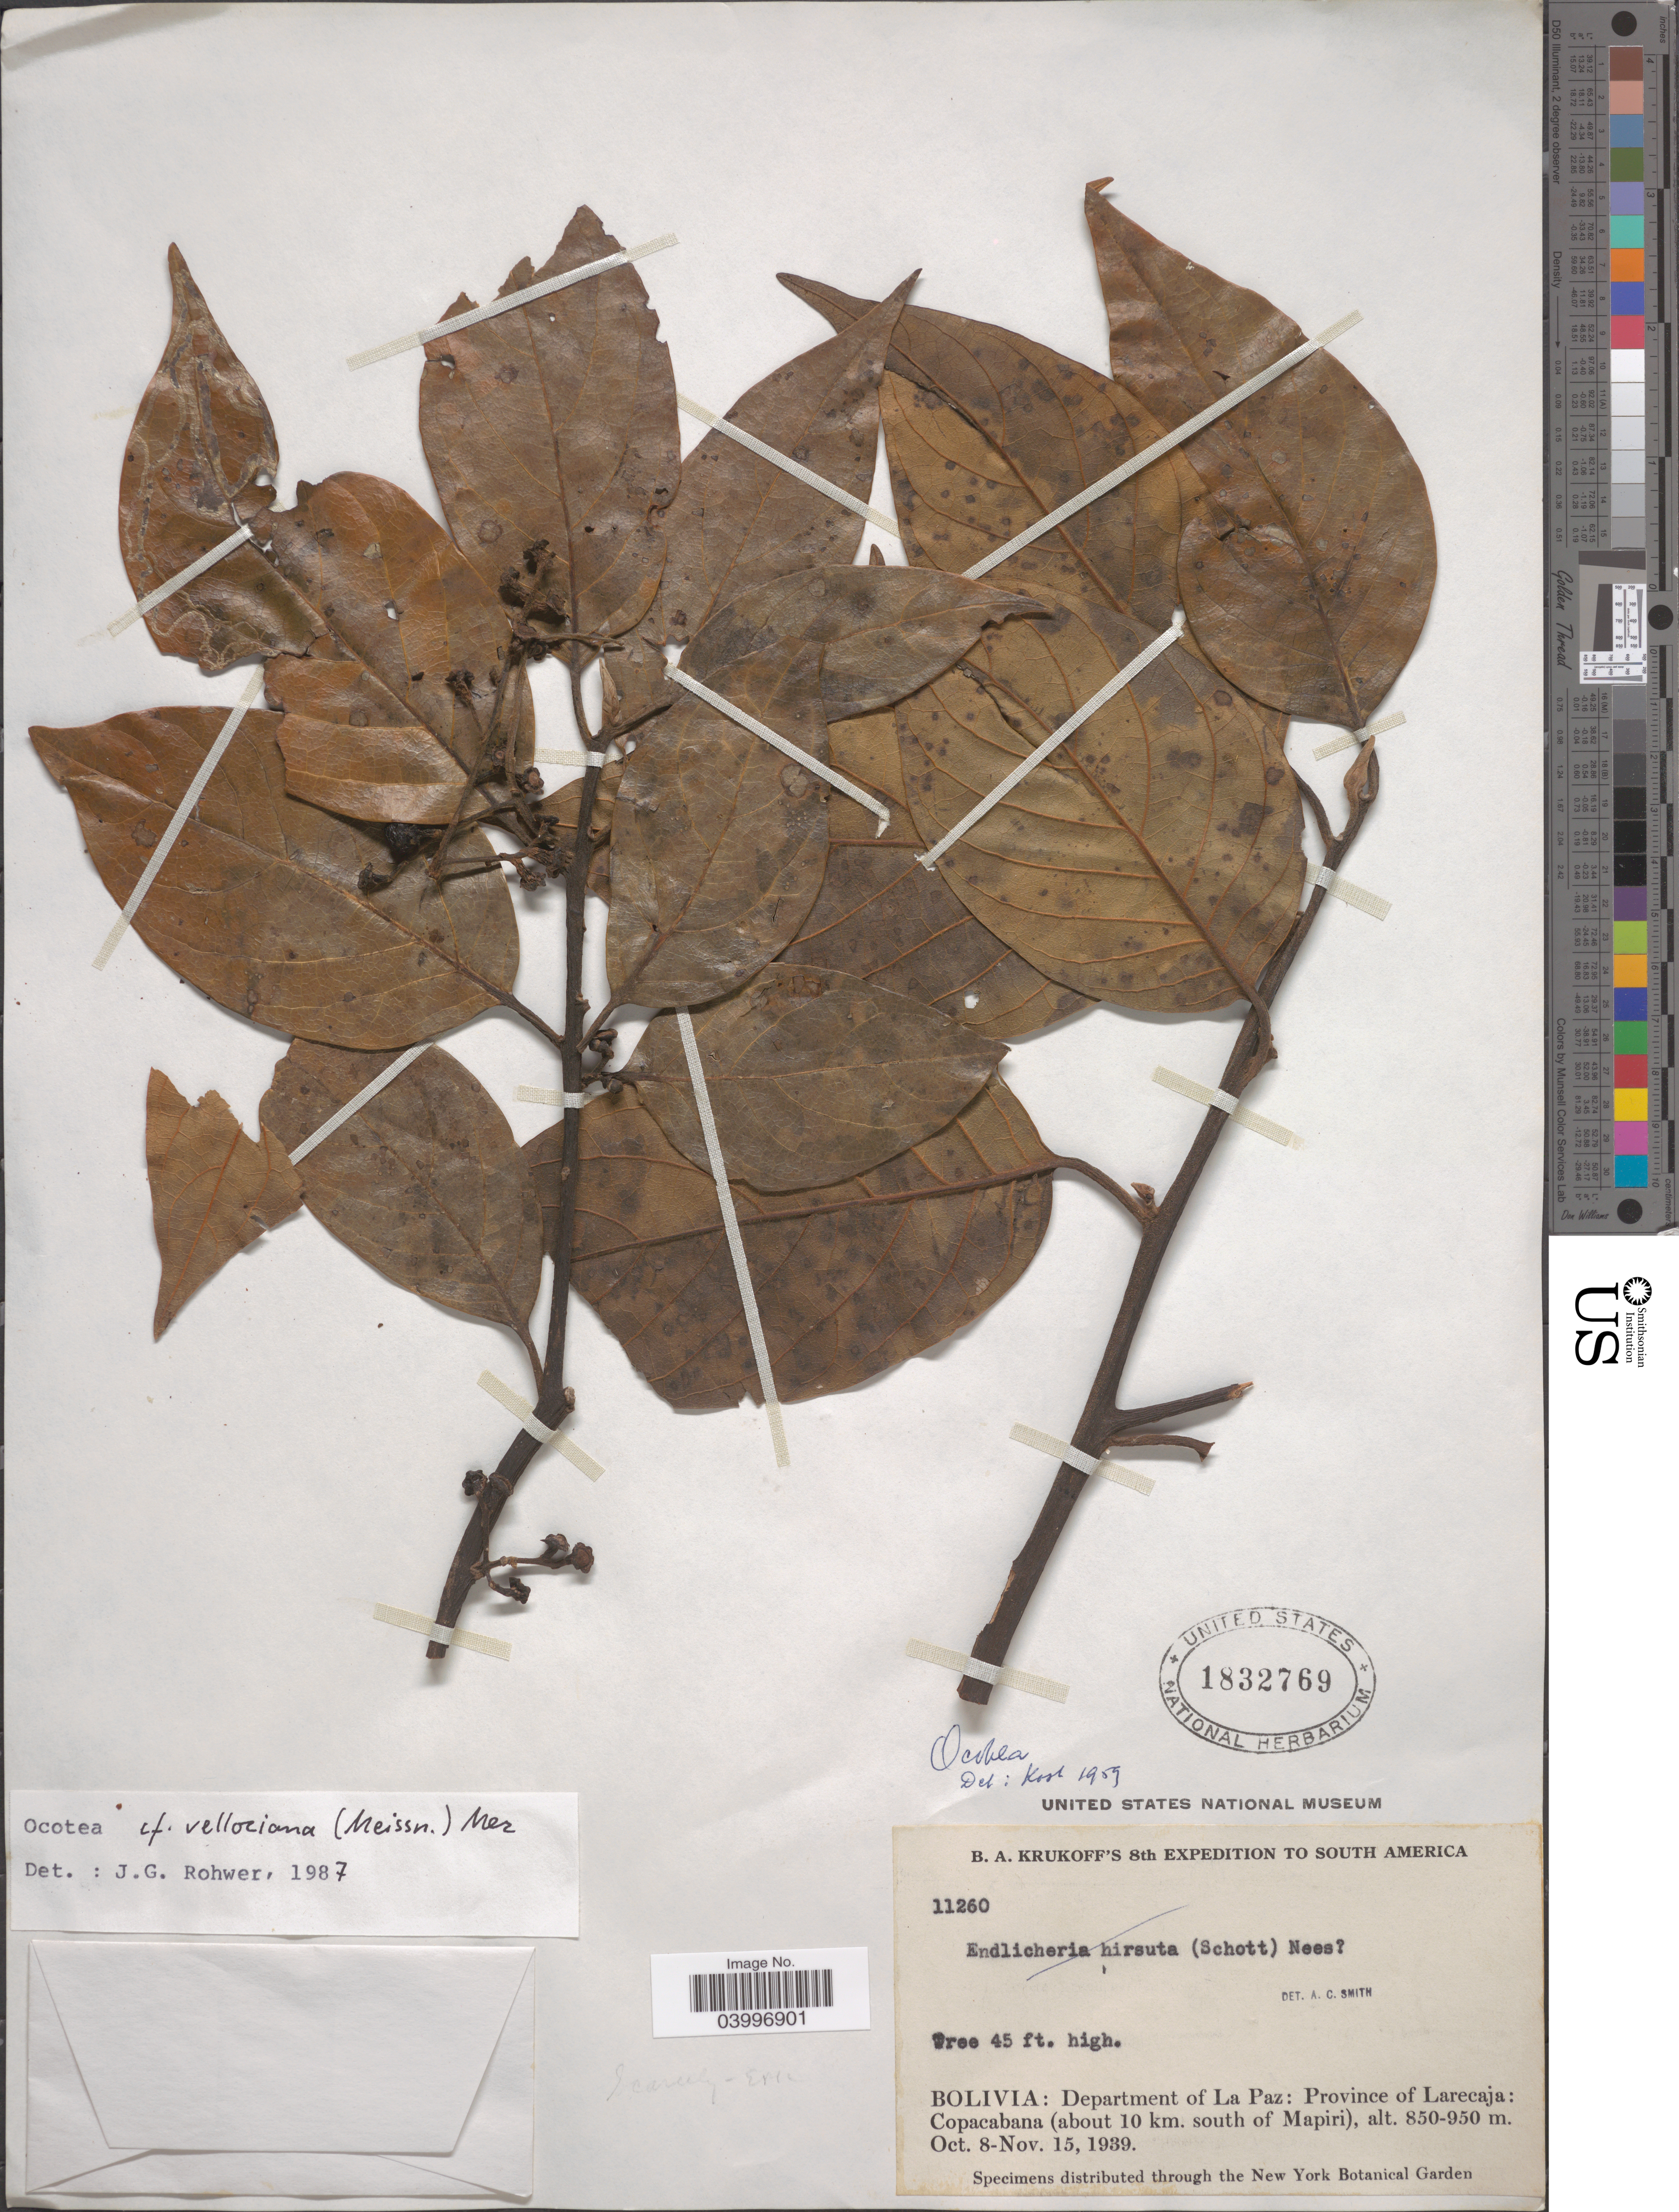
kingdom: Plantae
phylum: Tracheophyta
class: Magnoliopsida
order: Laurales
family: Lauraceae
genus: Ocotea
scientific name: Ocotea velloziana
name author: (Meisn.) Mez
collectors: B. A. Krukoff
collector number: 11260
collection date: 1939-10-08/1939-11-15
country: Bolivia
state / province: La Paz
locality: Department of La Paz: Province of Larecaja: Copacabana (about 10 km. south of Mapiri).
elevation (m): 850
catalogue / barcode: US 1832769